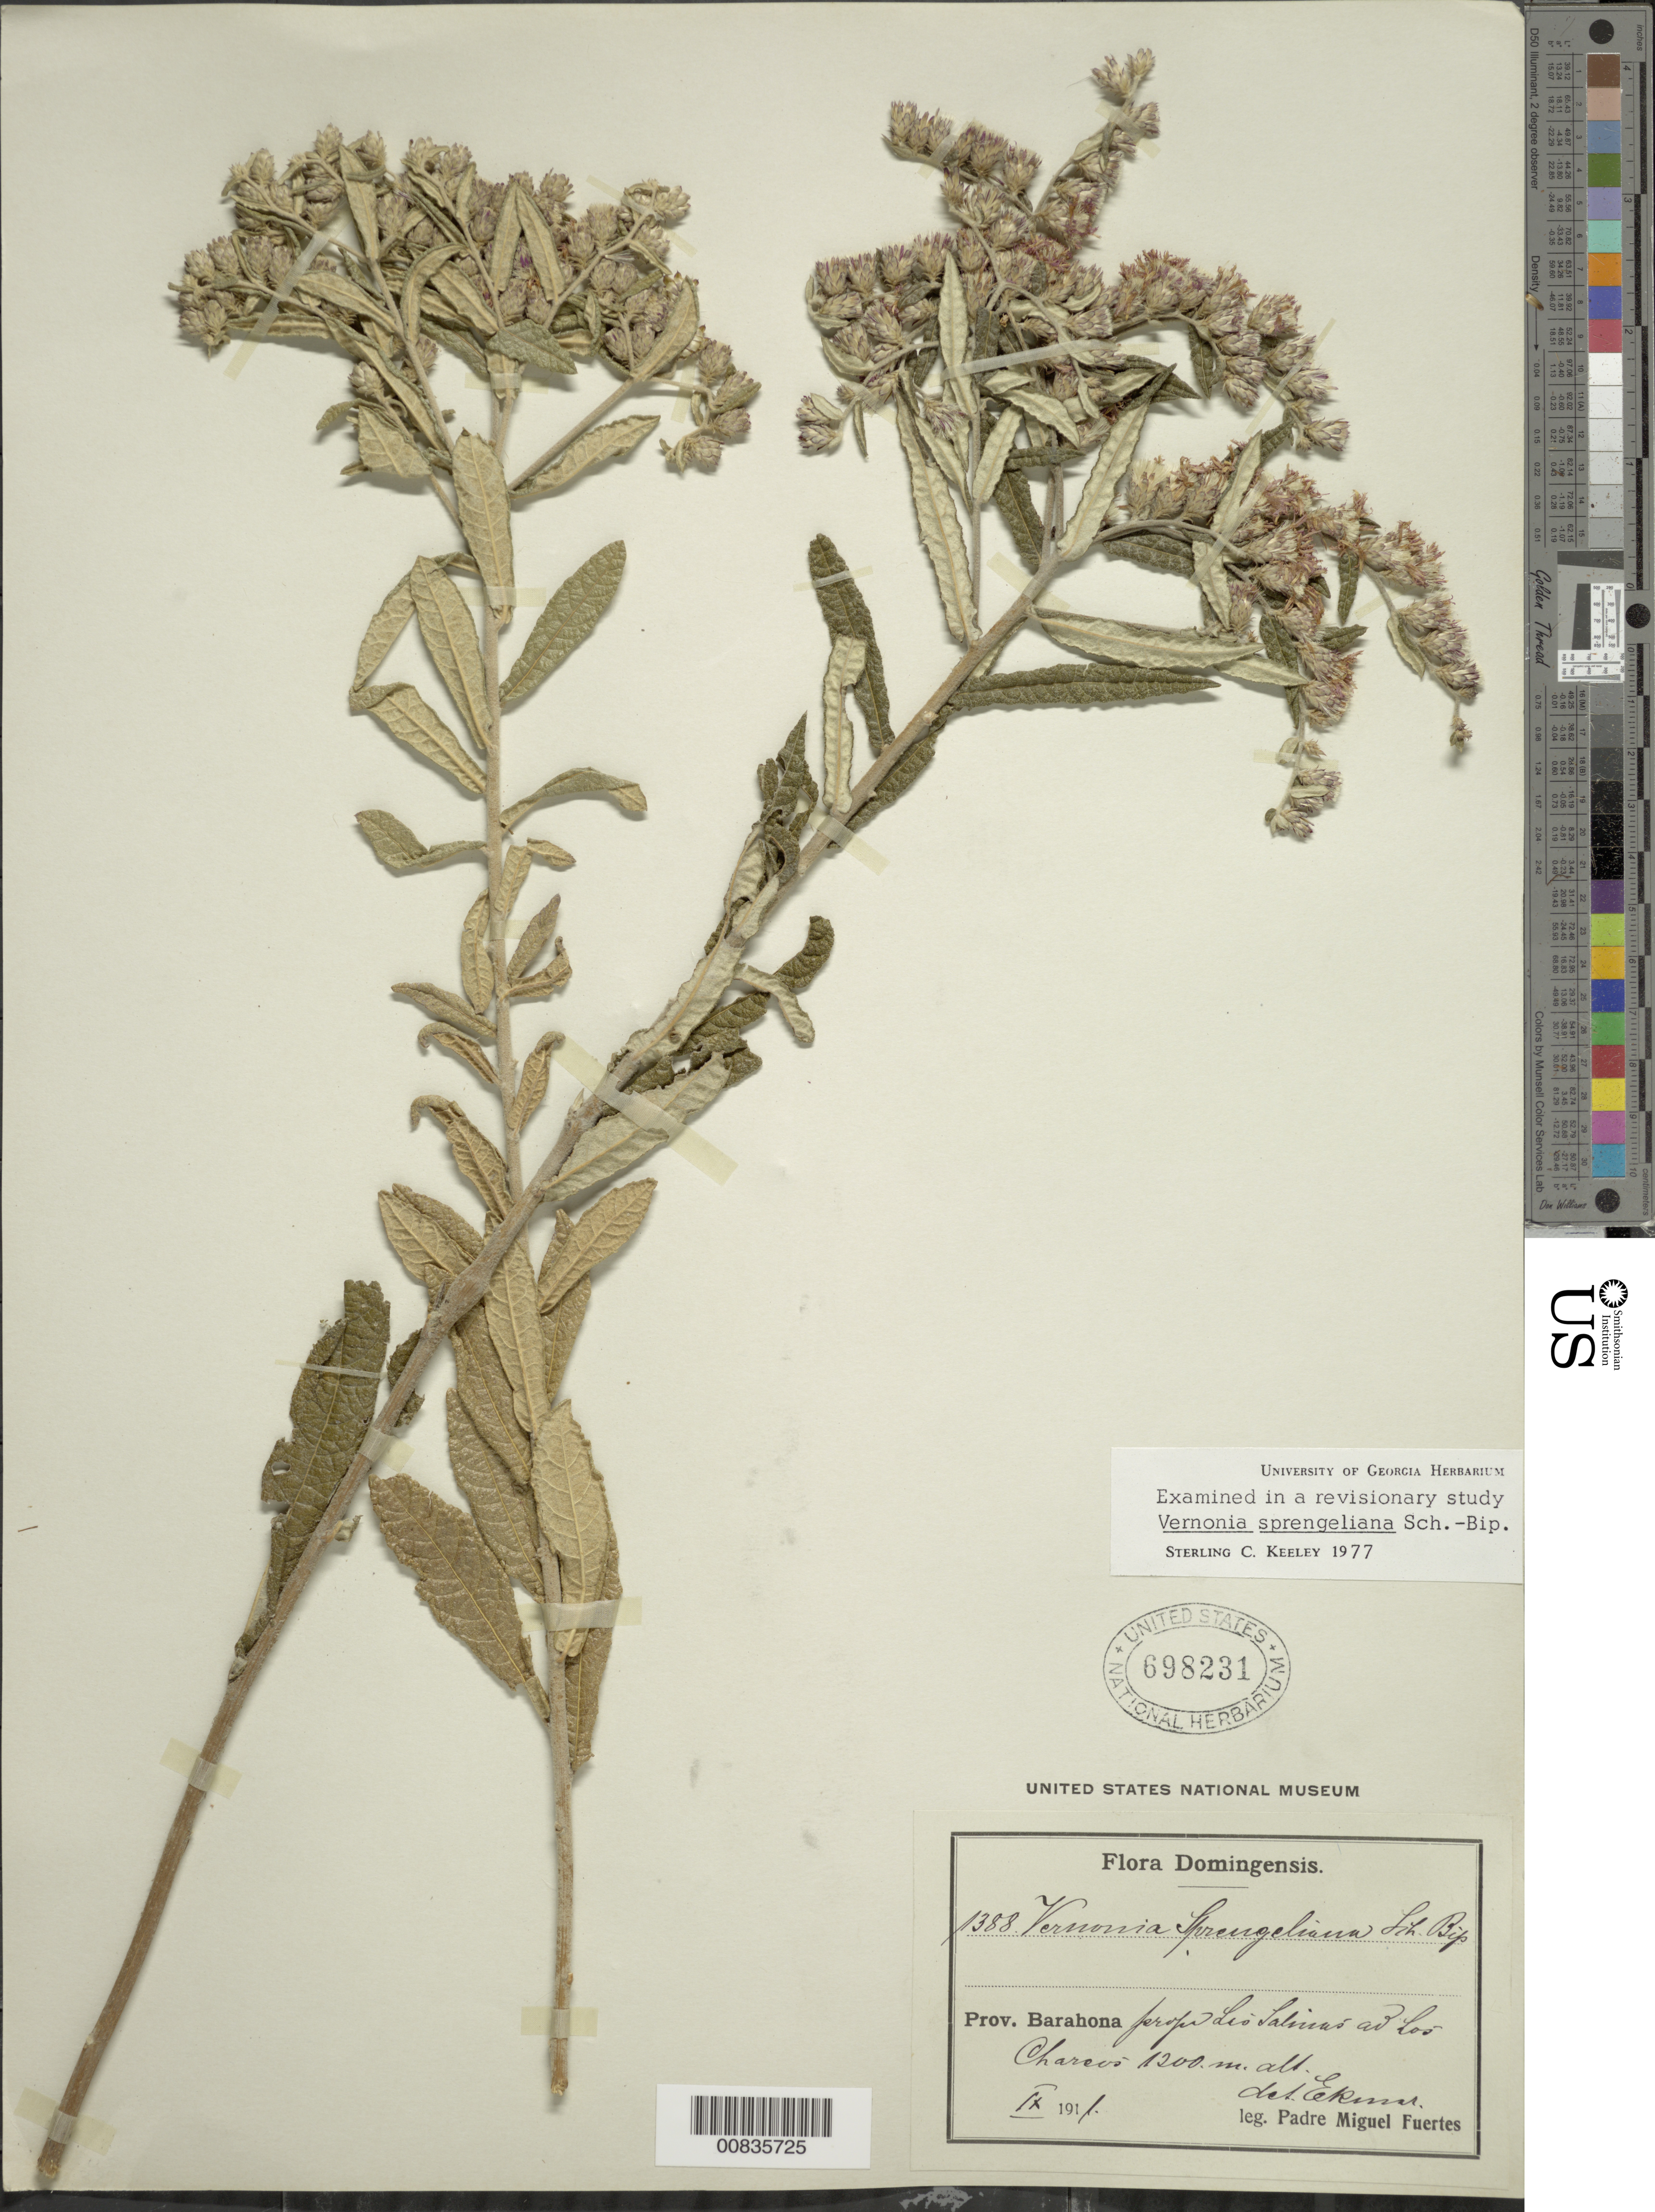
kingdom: Plantae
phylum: Tracheophyta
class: Magnoliopsida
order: Asterales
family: Asteraceae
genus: Lepidaploa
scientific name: Lepidaploa sprengeliana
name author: (Sch. Bip.) H. Rob.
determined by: Keeley, S. C.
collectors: M. D. Fuertes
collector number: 1388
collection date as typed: Sep 1911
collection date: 1911-09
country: Dominican Republic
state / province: Barahona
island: Hispaniola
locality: Las Salinas, Los Charevá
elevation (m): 1200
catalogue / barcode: US 698231